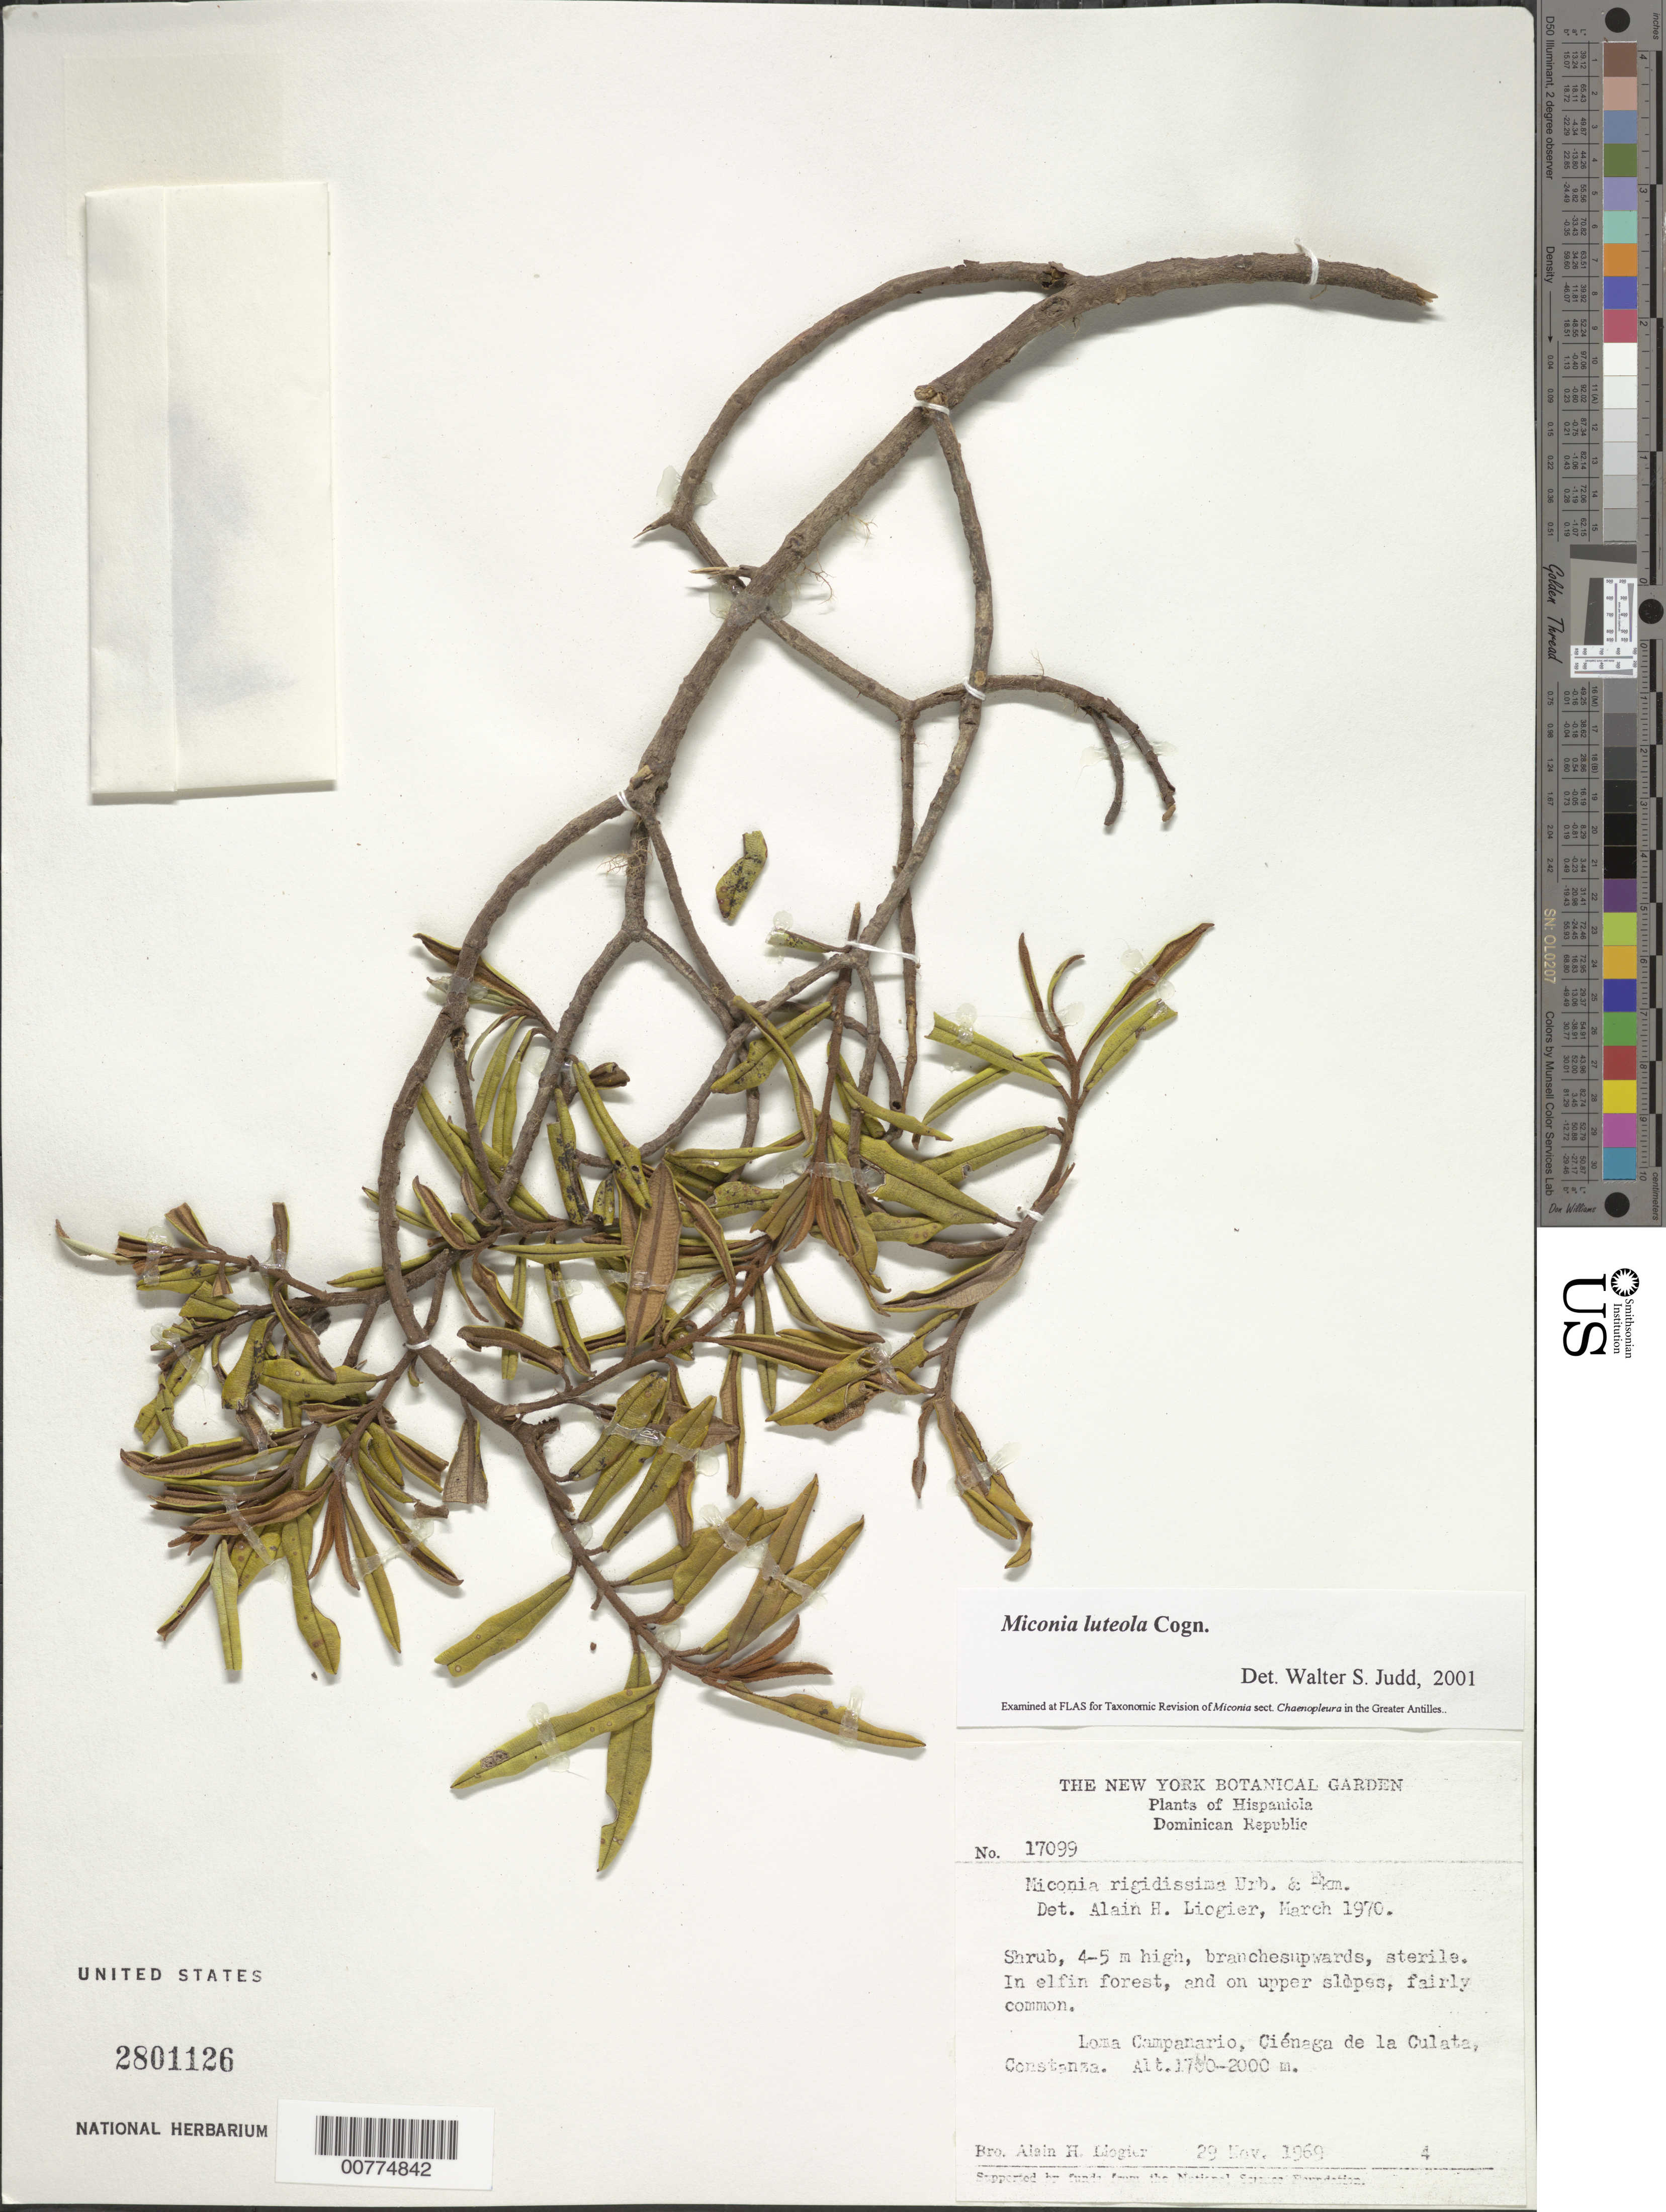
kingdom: Plantae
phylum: Tracheophyta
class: Magnoliopsida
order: Myrtales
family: Melastomataceae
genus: Miconia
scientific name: Miconia luteola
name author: Cogn.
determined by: Judd, Walter S.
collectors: A. H. Liogier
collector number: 17099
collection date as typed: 29 Nov 1969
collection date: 1969-11-29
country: Dominican Republic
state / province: La Vega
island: Hispaniola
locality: Constanza, Ciénaga de la Culata, Loma Campanario.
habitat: In elfin forest, and on upper slopes.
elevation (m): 1700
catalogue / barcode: US 2801126